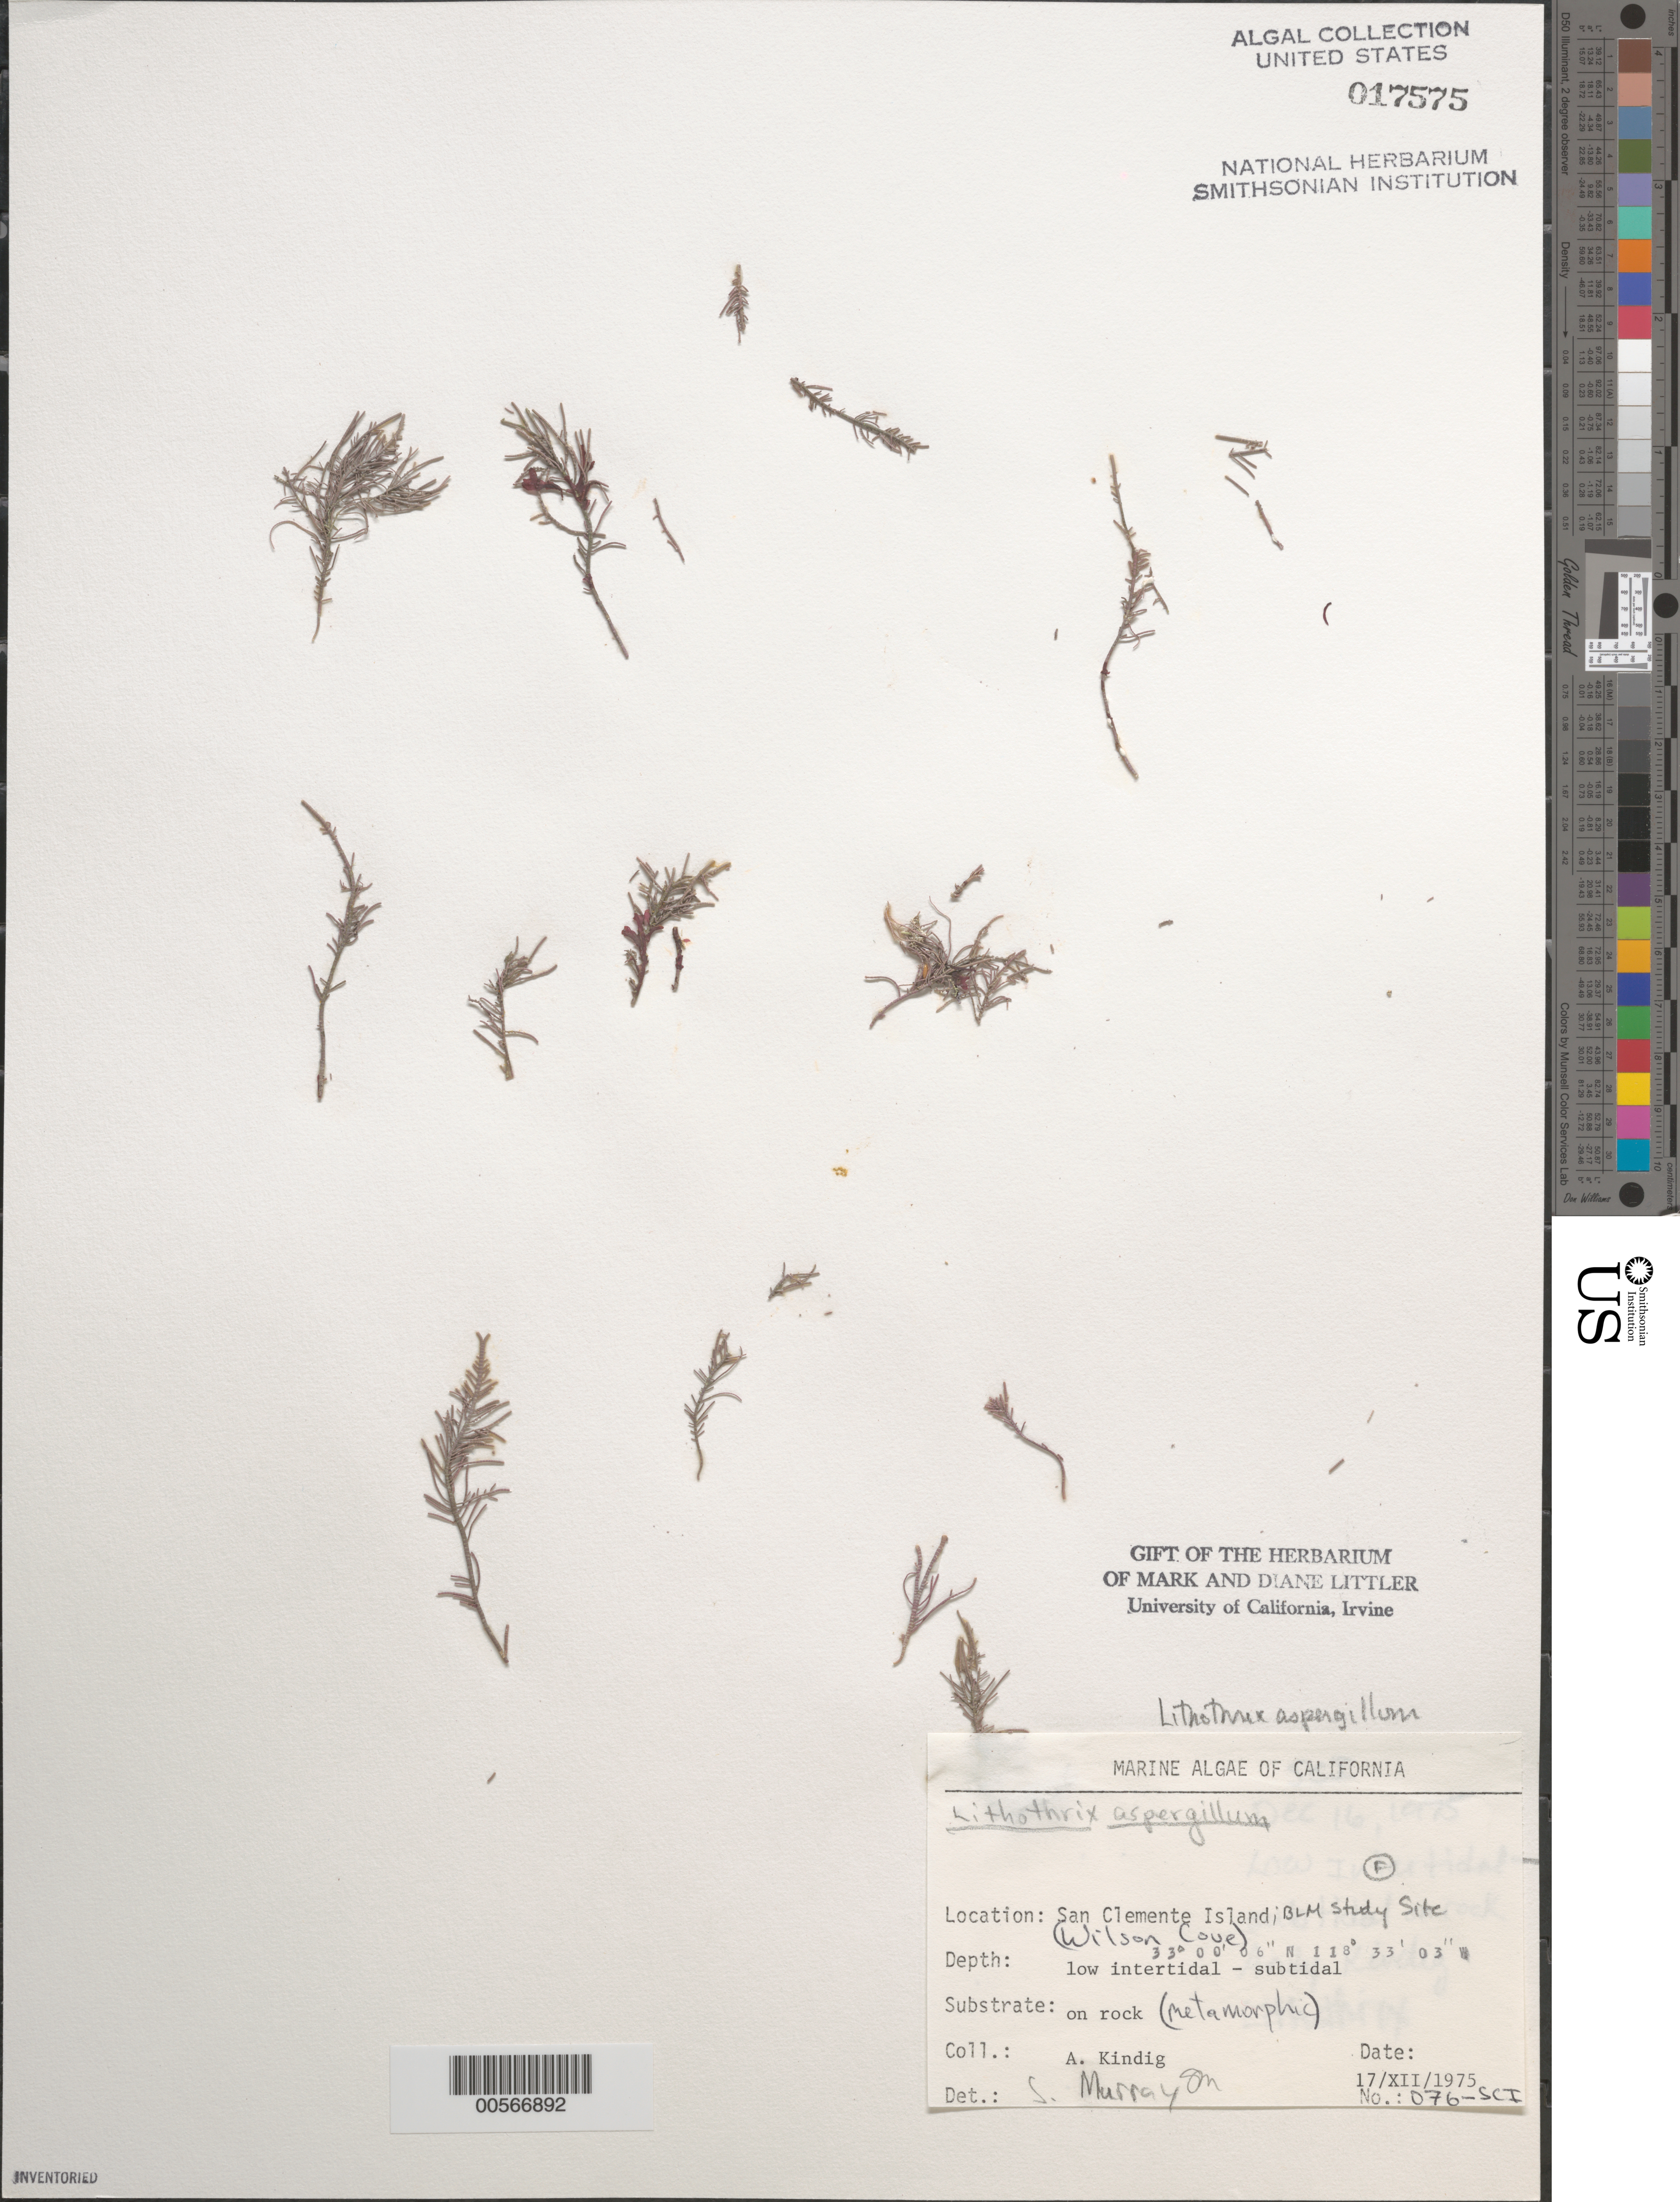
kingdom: Plantae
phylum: Rhodophyta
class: Florideophyceae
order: Corallinales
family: Lithophyllaceae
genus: Lithothrix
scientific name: Lithothrix aspergillum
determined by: Murray, S. N.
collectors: A. Kindig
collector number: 076-SCI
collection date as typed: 17 Dec 1975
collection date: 1975-12-17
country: United States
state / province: California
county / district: Los Angeles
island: San Clemente Island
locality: Wilson Cove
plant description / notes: BLM-SOCALBIGHT Rocky Intertidal Survey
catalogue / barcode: US 17575